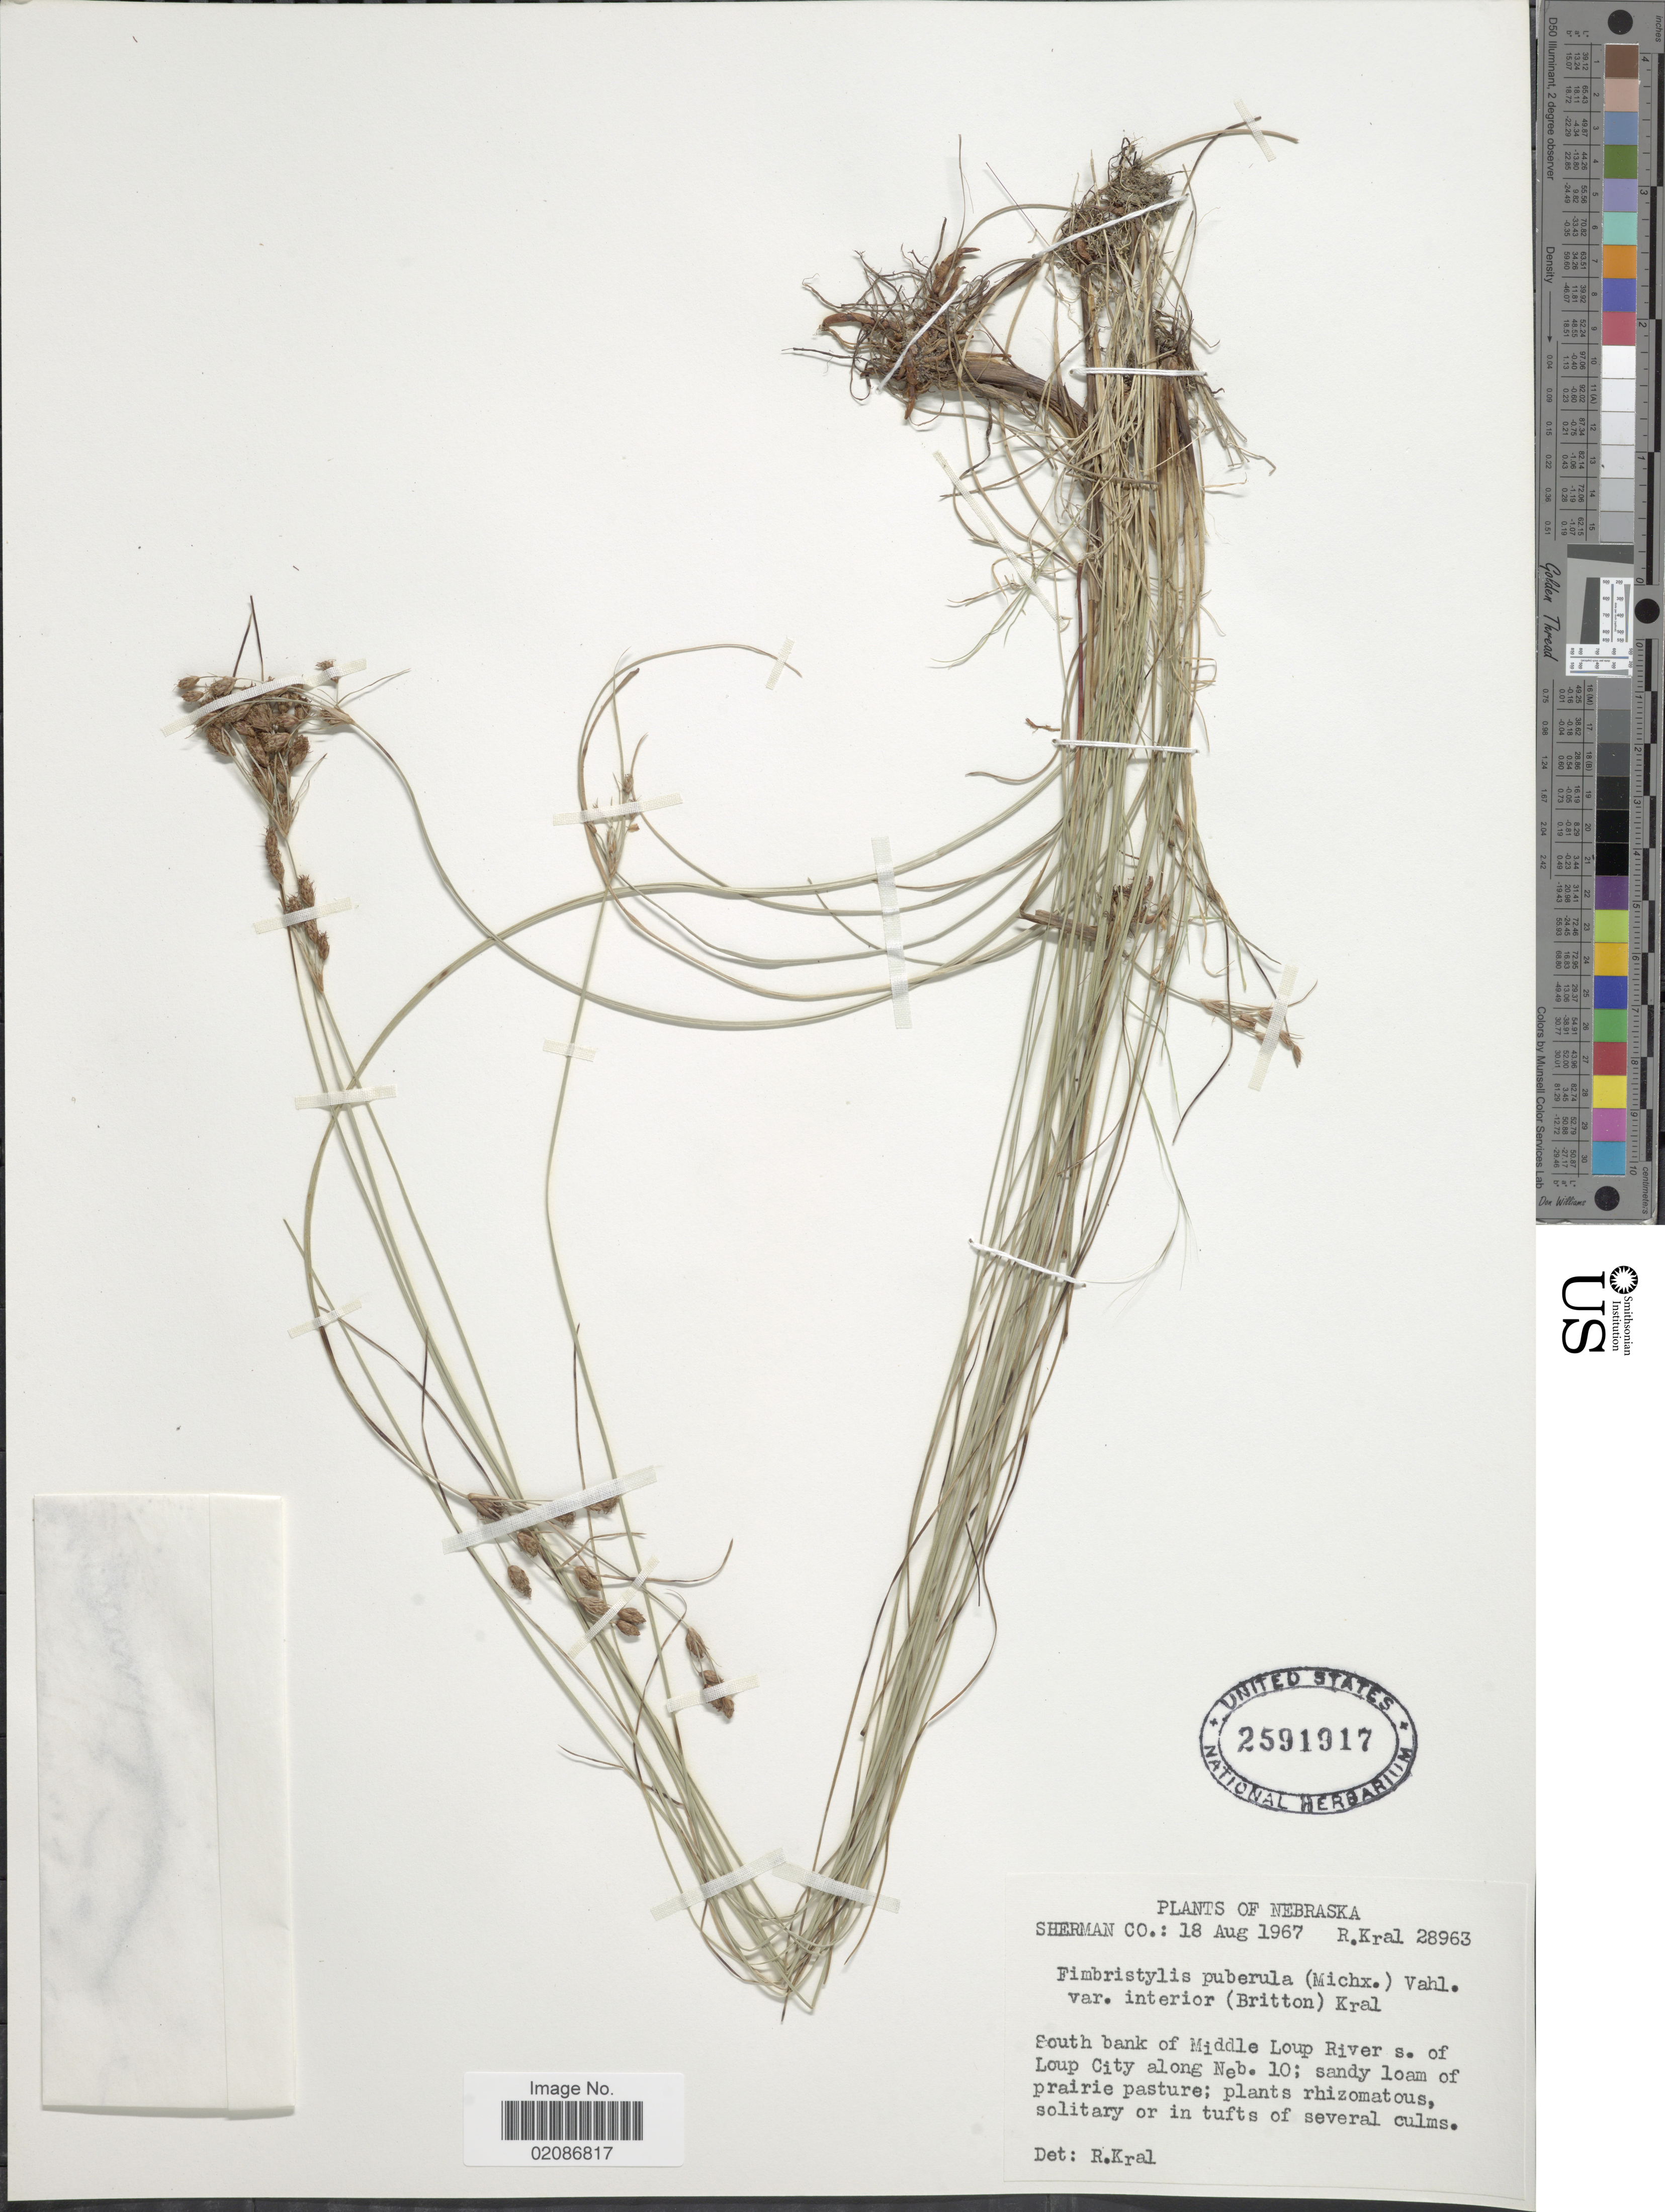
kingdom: Plantae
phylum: Tracheophyta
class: Liliopsida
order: Poales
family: Cyperaceae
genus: Fimbristylis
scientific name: Fimbristylis puberula var. interior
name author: (Britton) Kral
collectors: R. Kral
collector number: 28963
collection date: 1967-08-18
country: United States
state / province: Nebraska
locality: Sherman Co.: South bank of Middle Loup River s. of Loup City along Neb. 10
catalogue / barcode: US 2591917